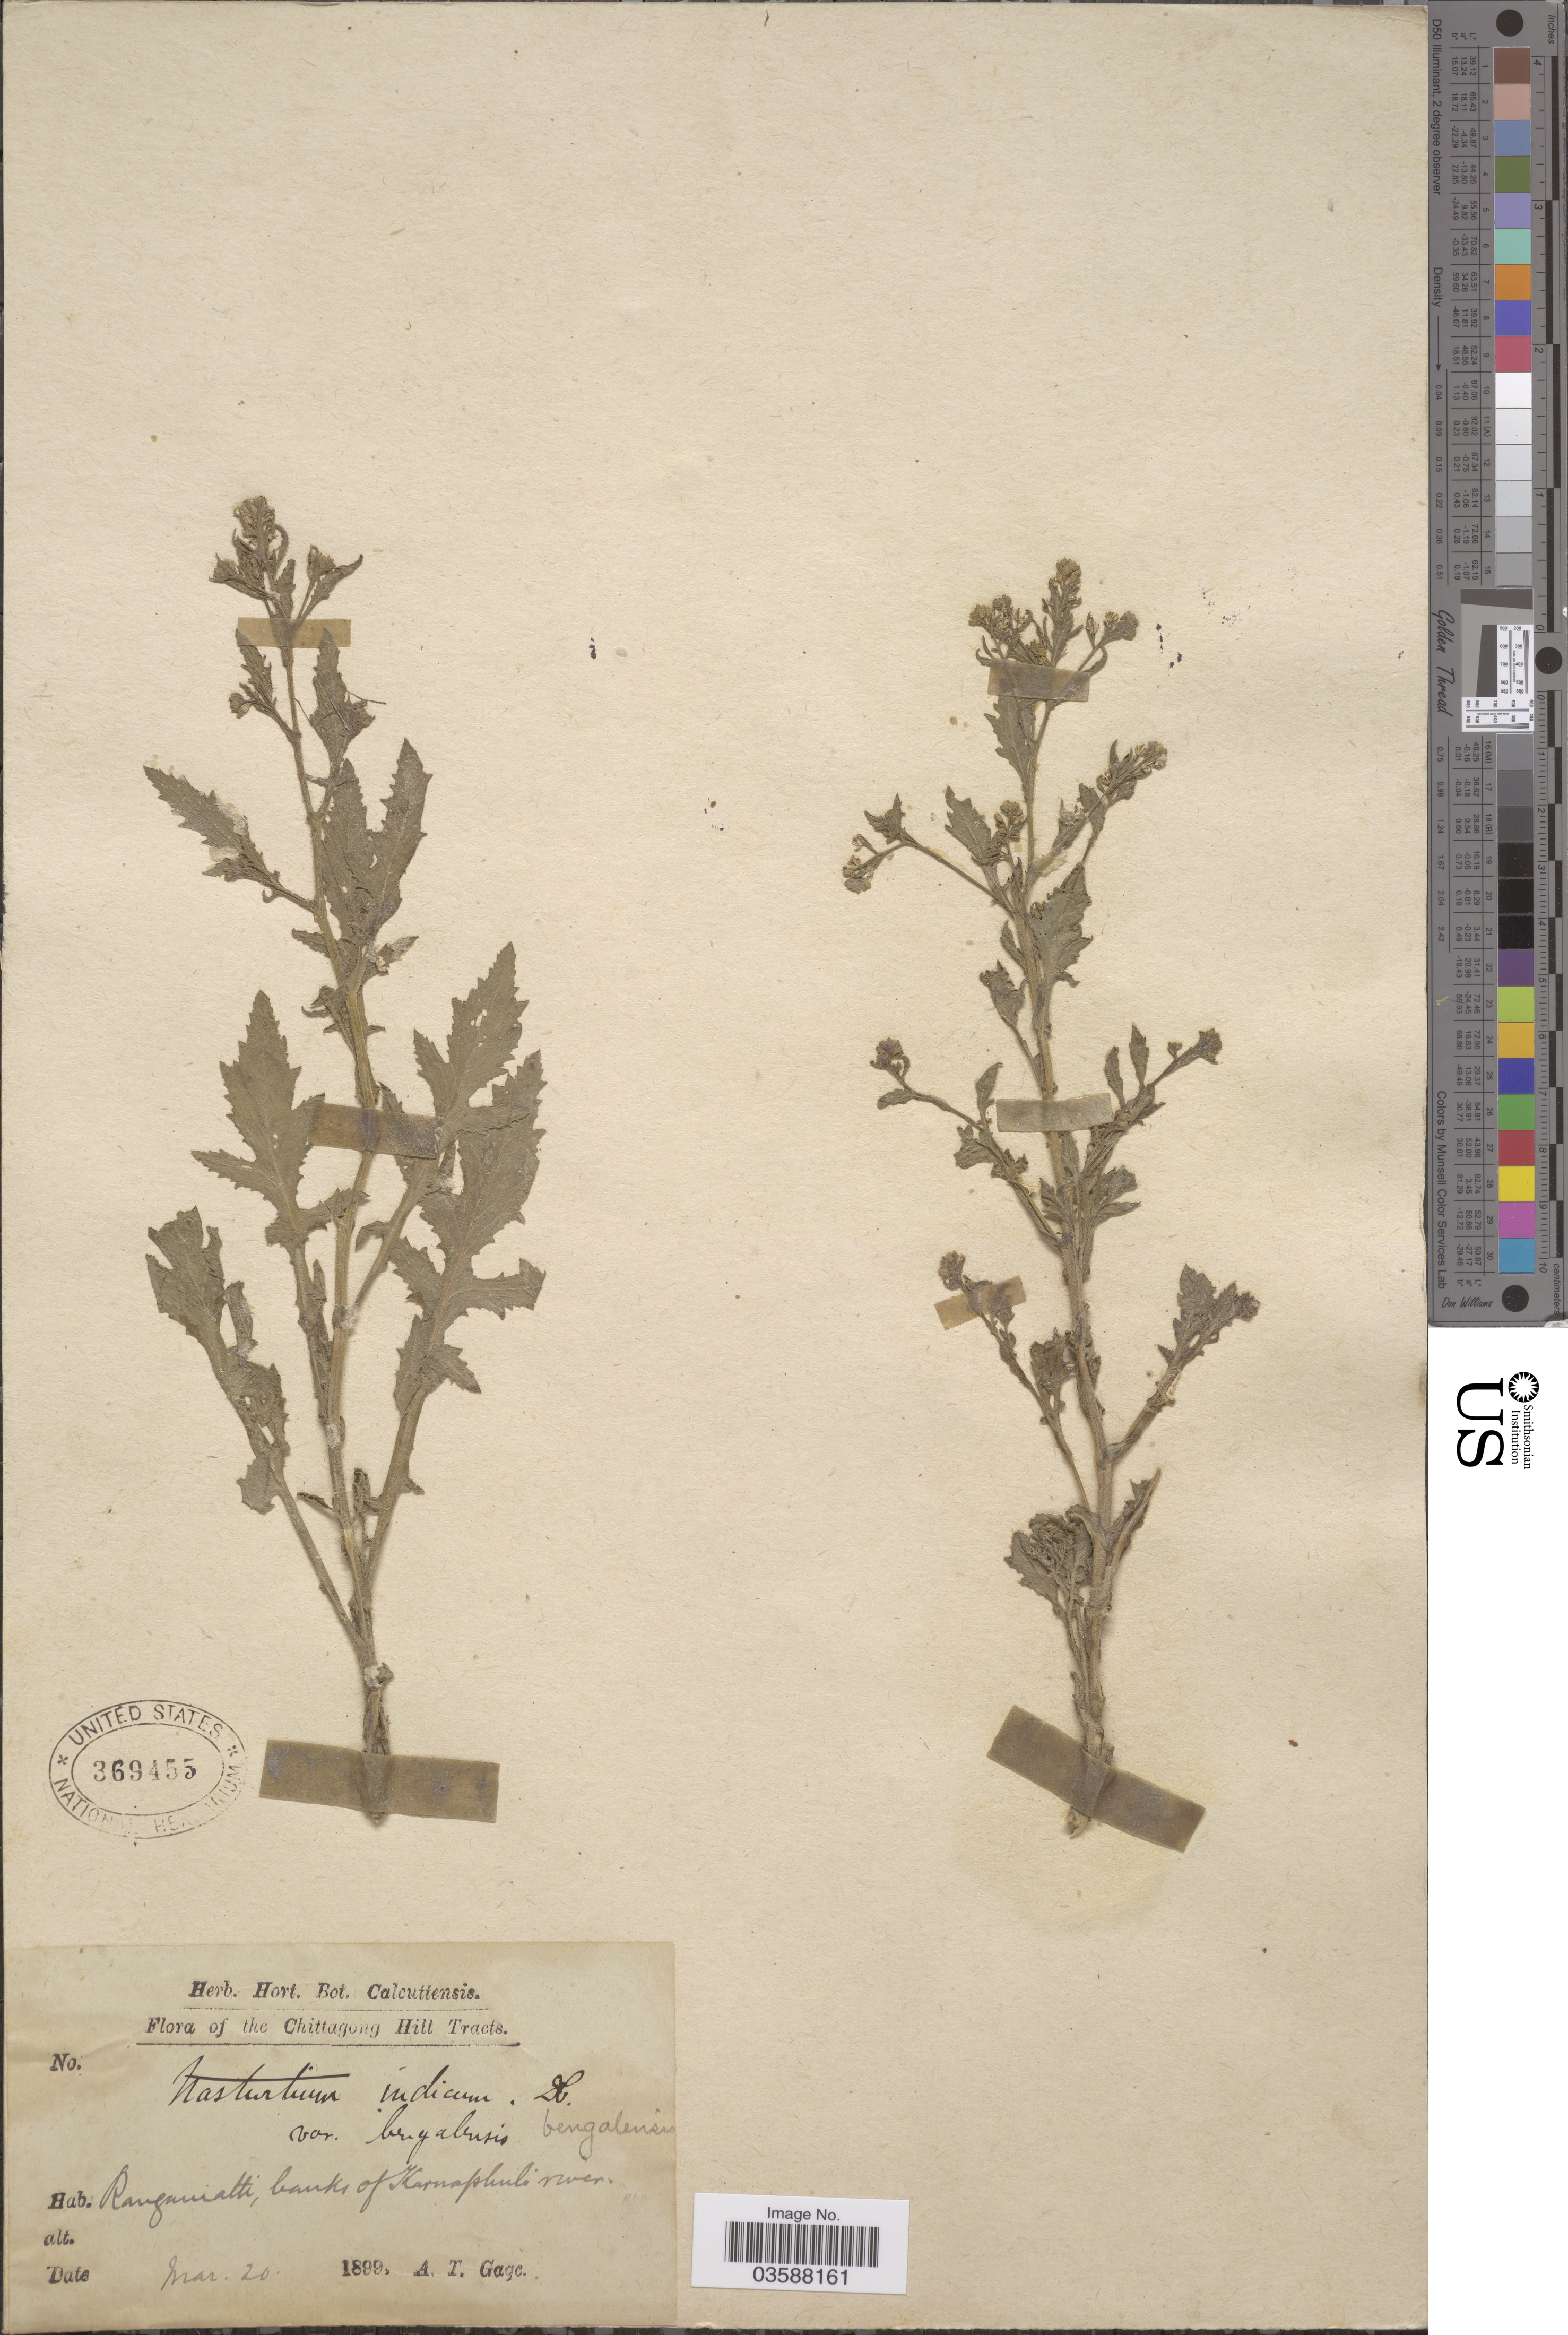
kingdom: Plantae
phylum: Tracheophyta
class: Magnoliopsida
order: Brassicales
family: Brassicaceae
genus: Rorippa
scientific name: Rorippa indica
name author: (L.) Hiern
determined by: Strong, M. T., (US), Smithsonian Institution - National Museum of Natural History (UNITED STATES)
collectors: A. Gage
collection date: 1899-03-20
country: Bangladesh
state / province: Chittagong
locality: The Chittagong Hill Tracts. Rangamatti, banks of Karnaphuli river. [interpreted]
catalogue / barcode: US 369455